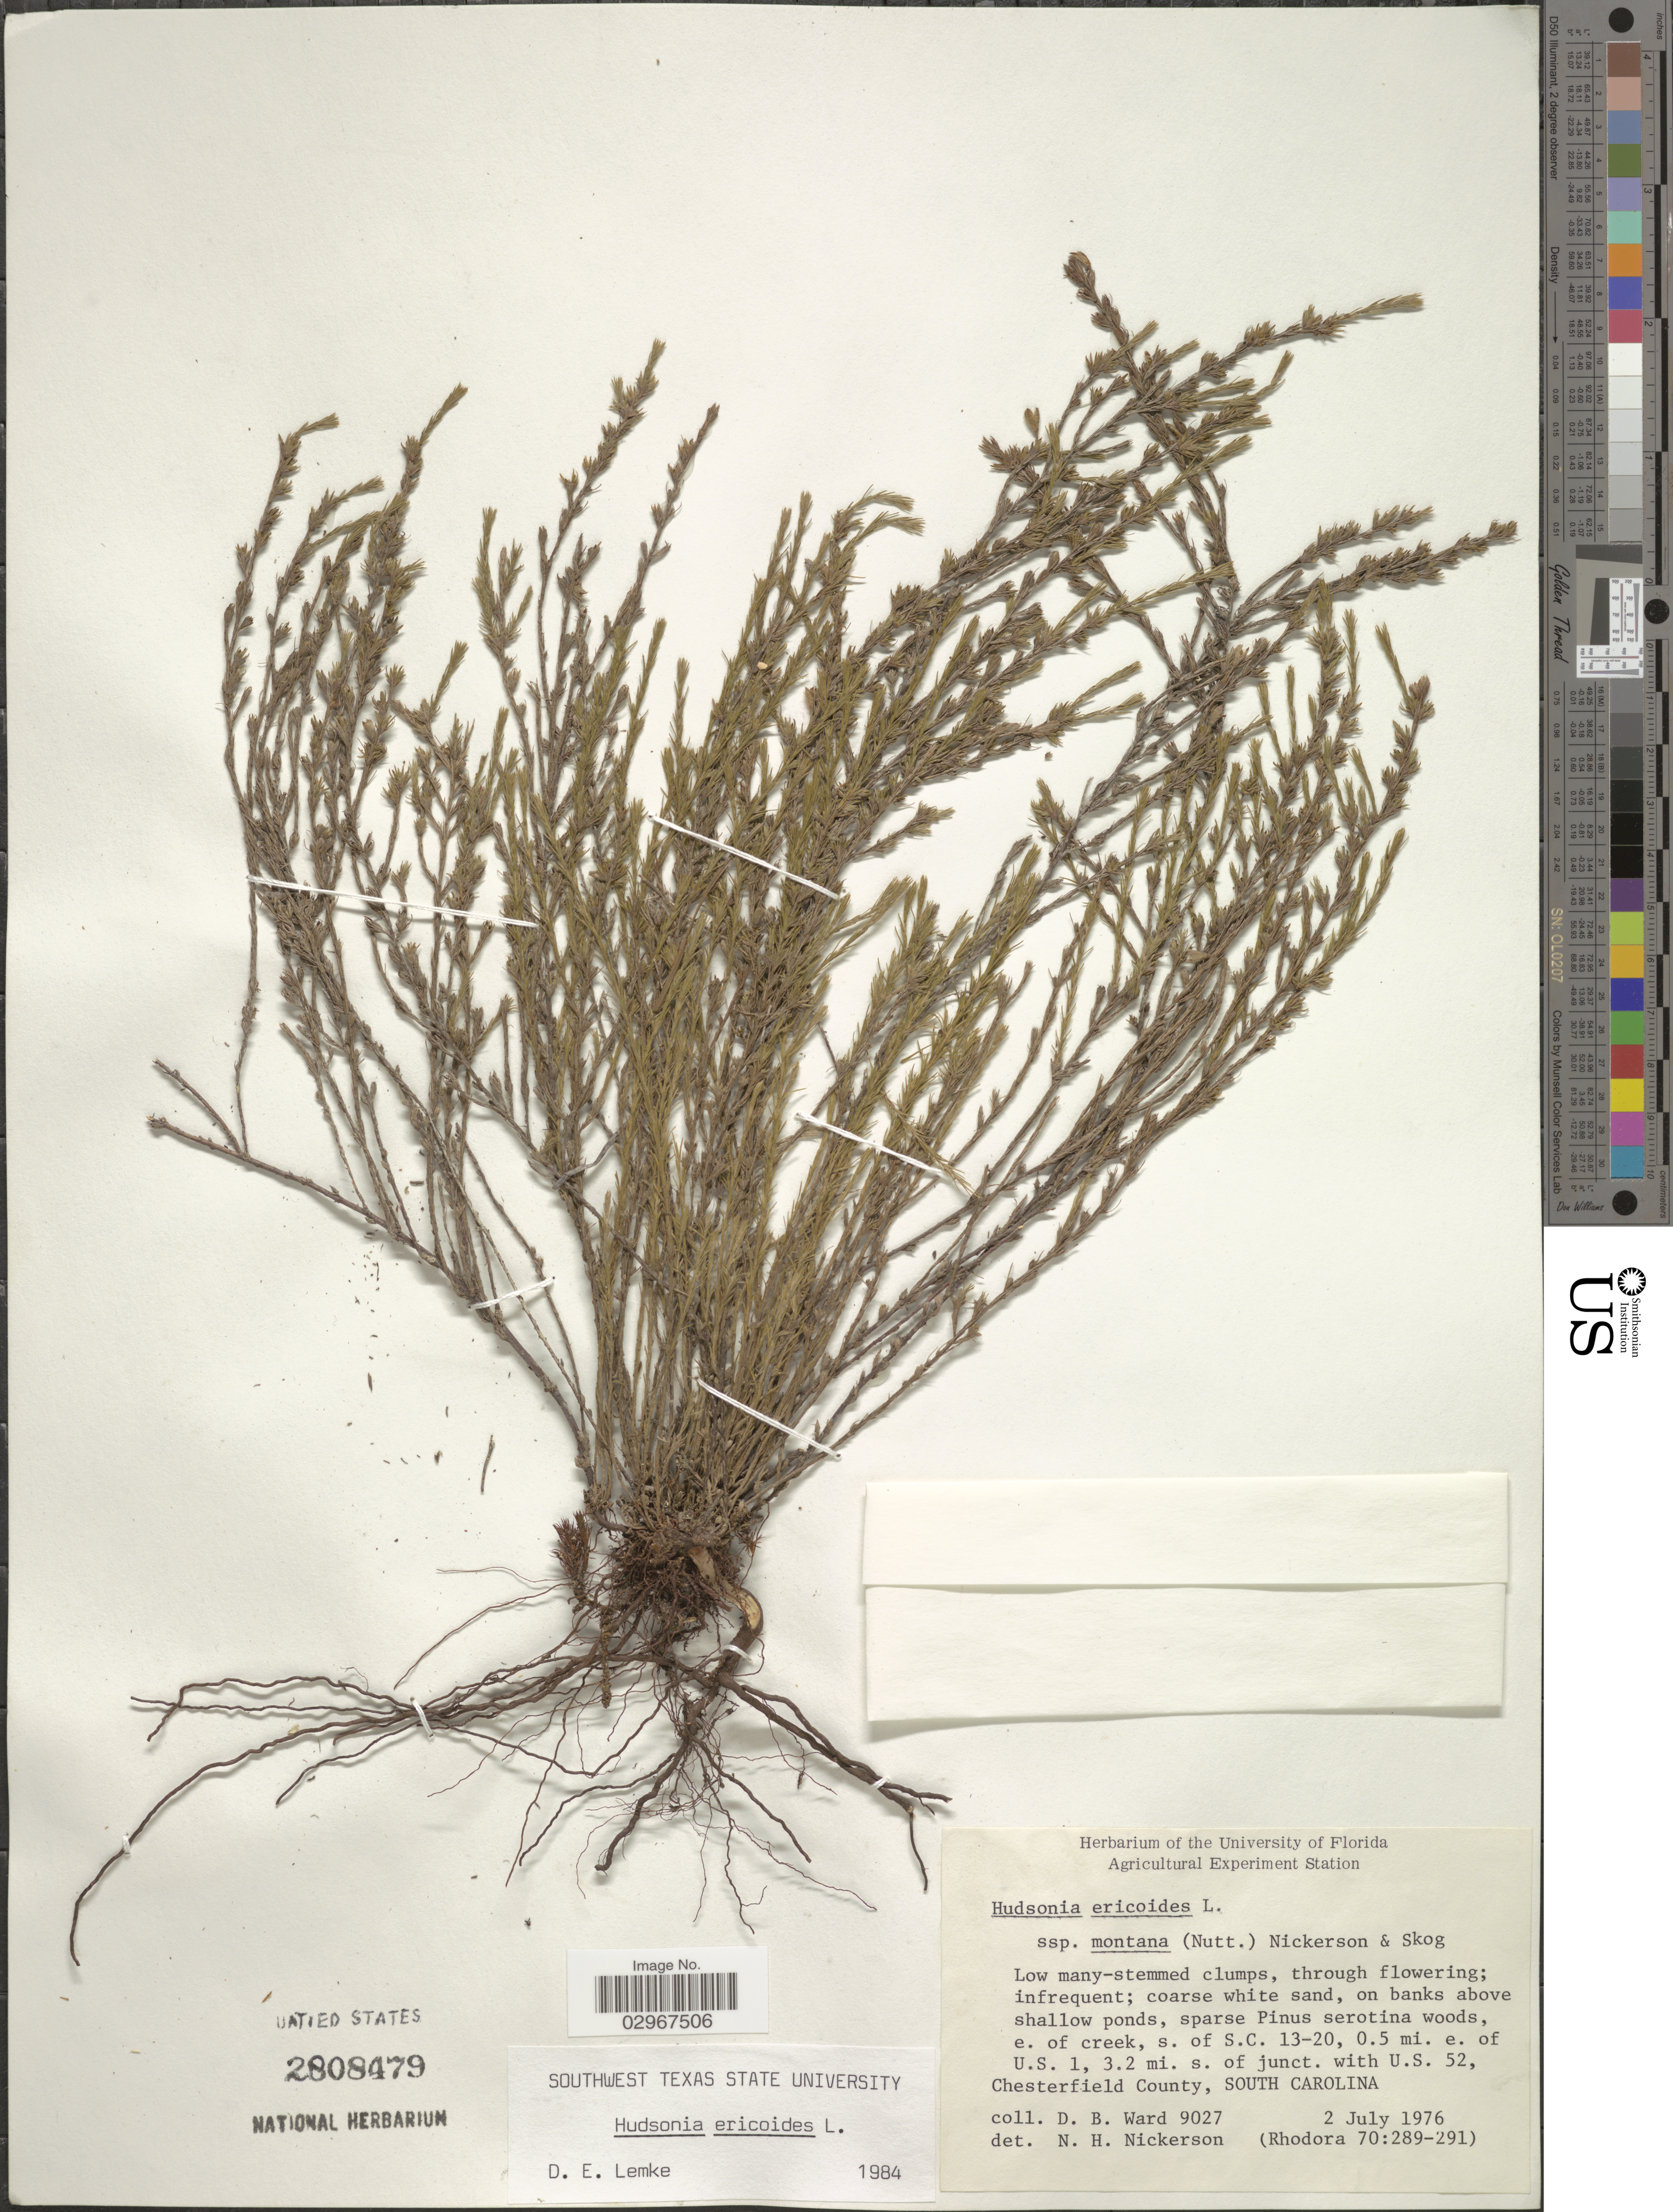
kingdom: Plantae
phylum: Tracheophyta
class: Magnoliopsida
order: Malvales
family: Cistaceae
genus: Hudsonia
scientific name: Hudsonia ericoides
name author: L.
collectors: D. B. Ward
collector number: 9027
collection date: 1976-07-02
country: United States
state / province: South Carolina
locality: E. of creek, s. of S.C. 13-20, 0.5 mi. e. of U.S. 1, 3.2 mi. s. of junct. with U.S. 52, Chesterfield County.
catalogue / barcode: US 2808479